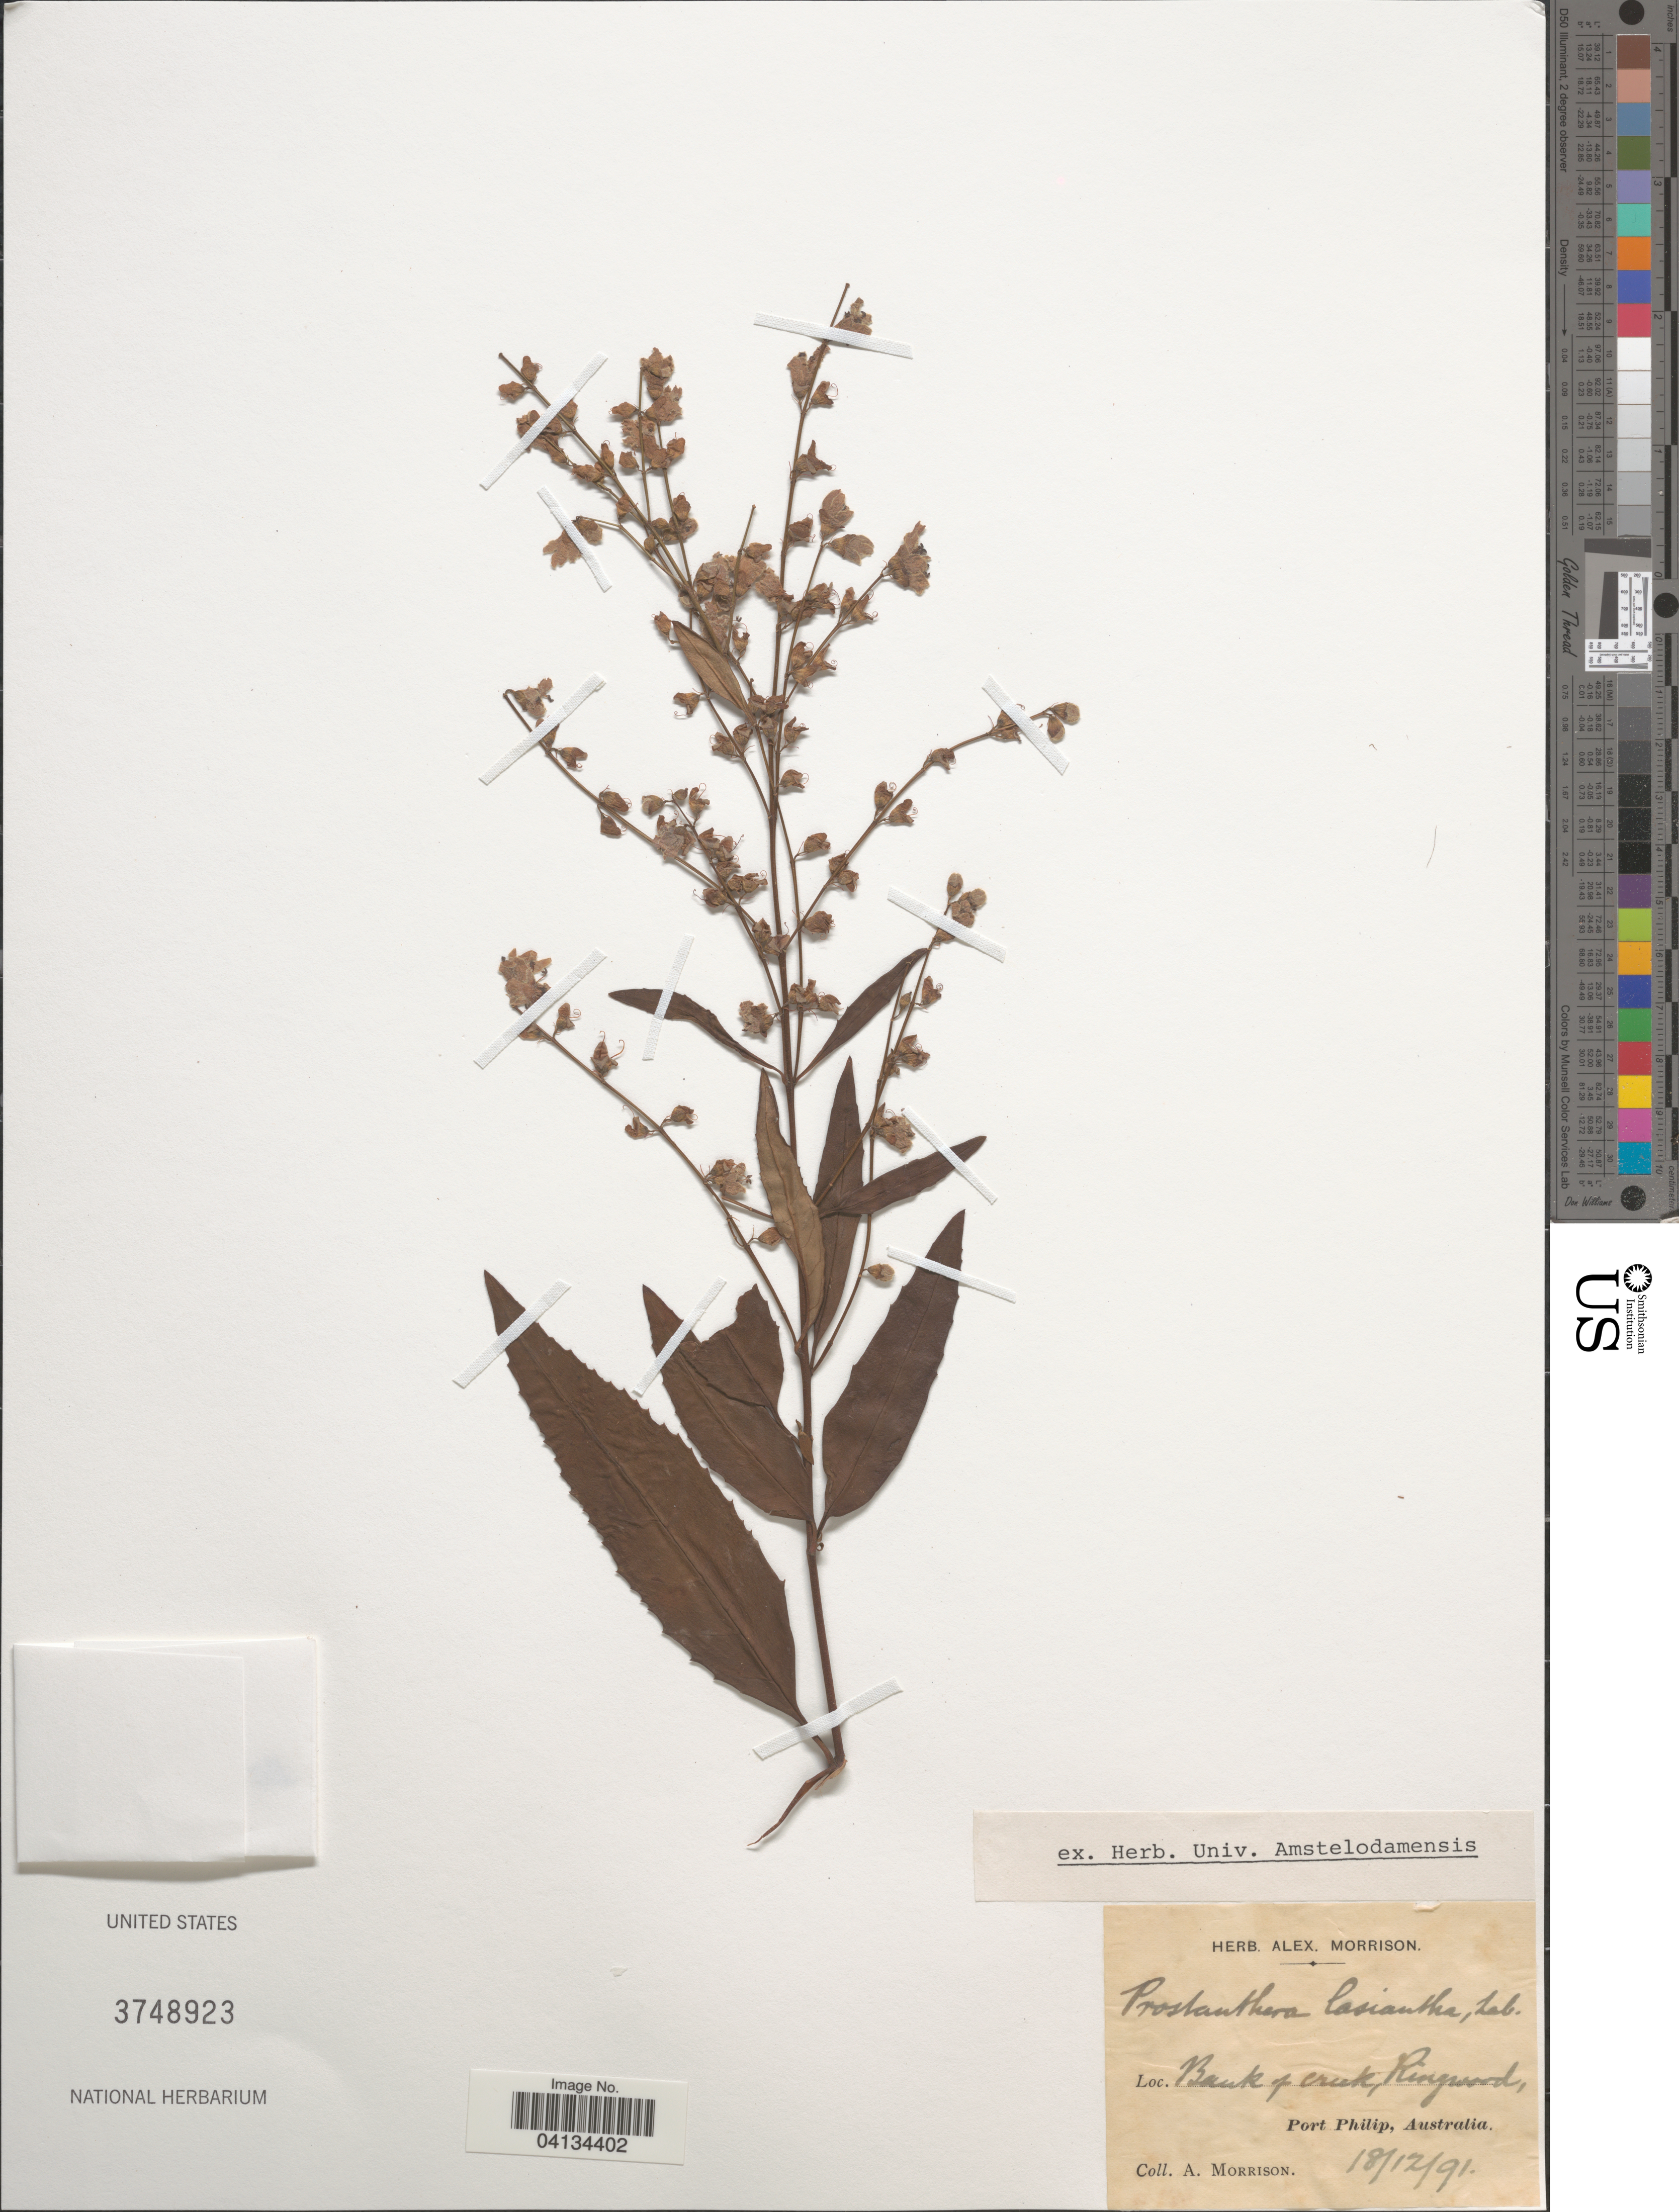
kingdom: Plantae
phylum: Tracheophyta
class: Magnoliopsida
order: Lamiales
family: Lamiaceae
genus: Prostanthera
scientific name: Prostanthera lasianthos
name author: Labill.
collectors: A. Morrison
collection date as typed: Transcribed d/m/y: 18/12/91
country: Australia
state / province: Victoria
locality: Bank of creek, Ringwood, Port Philip.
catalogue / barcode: US 3748923